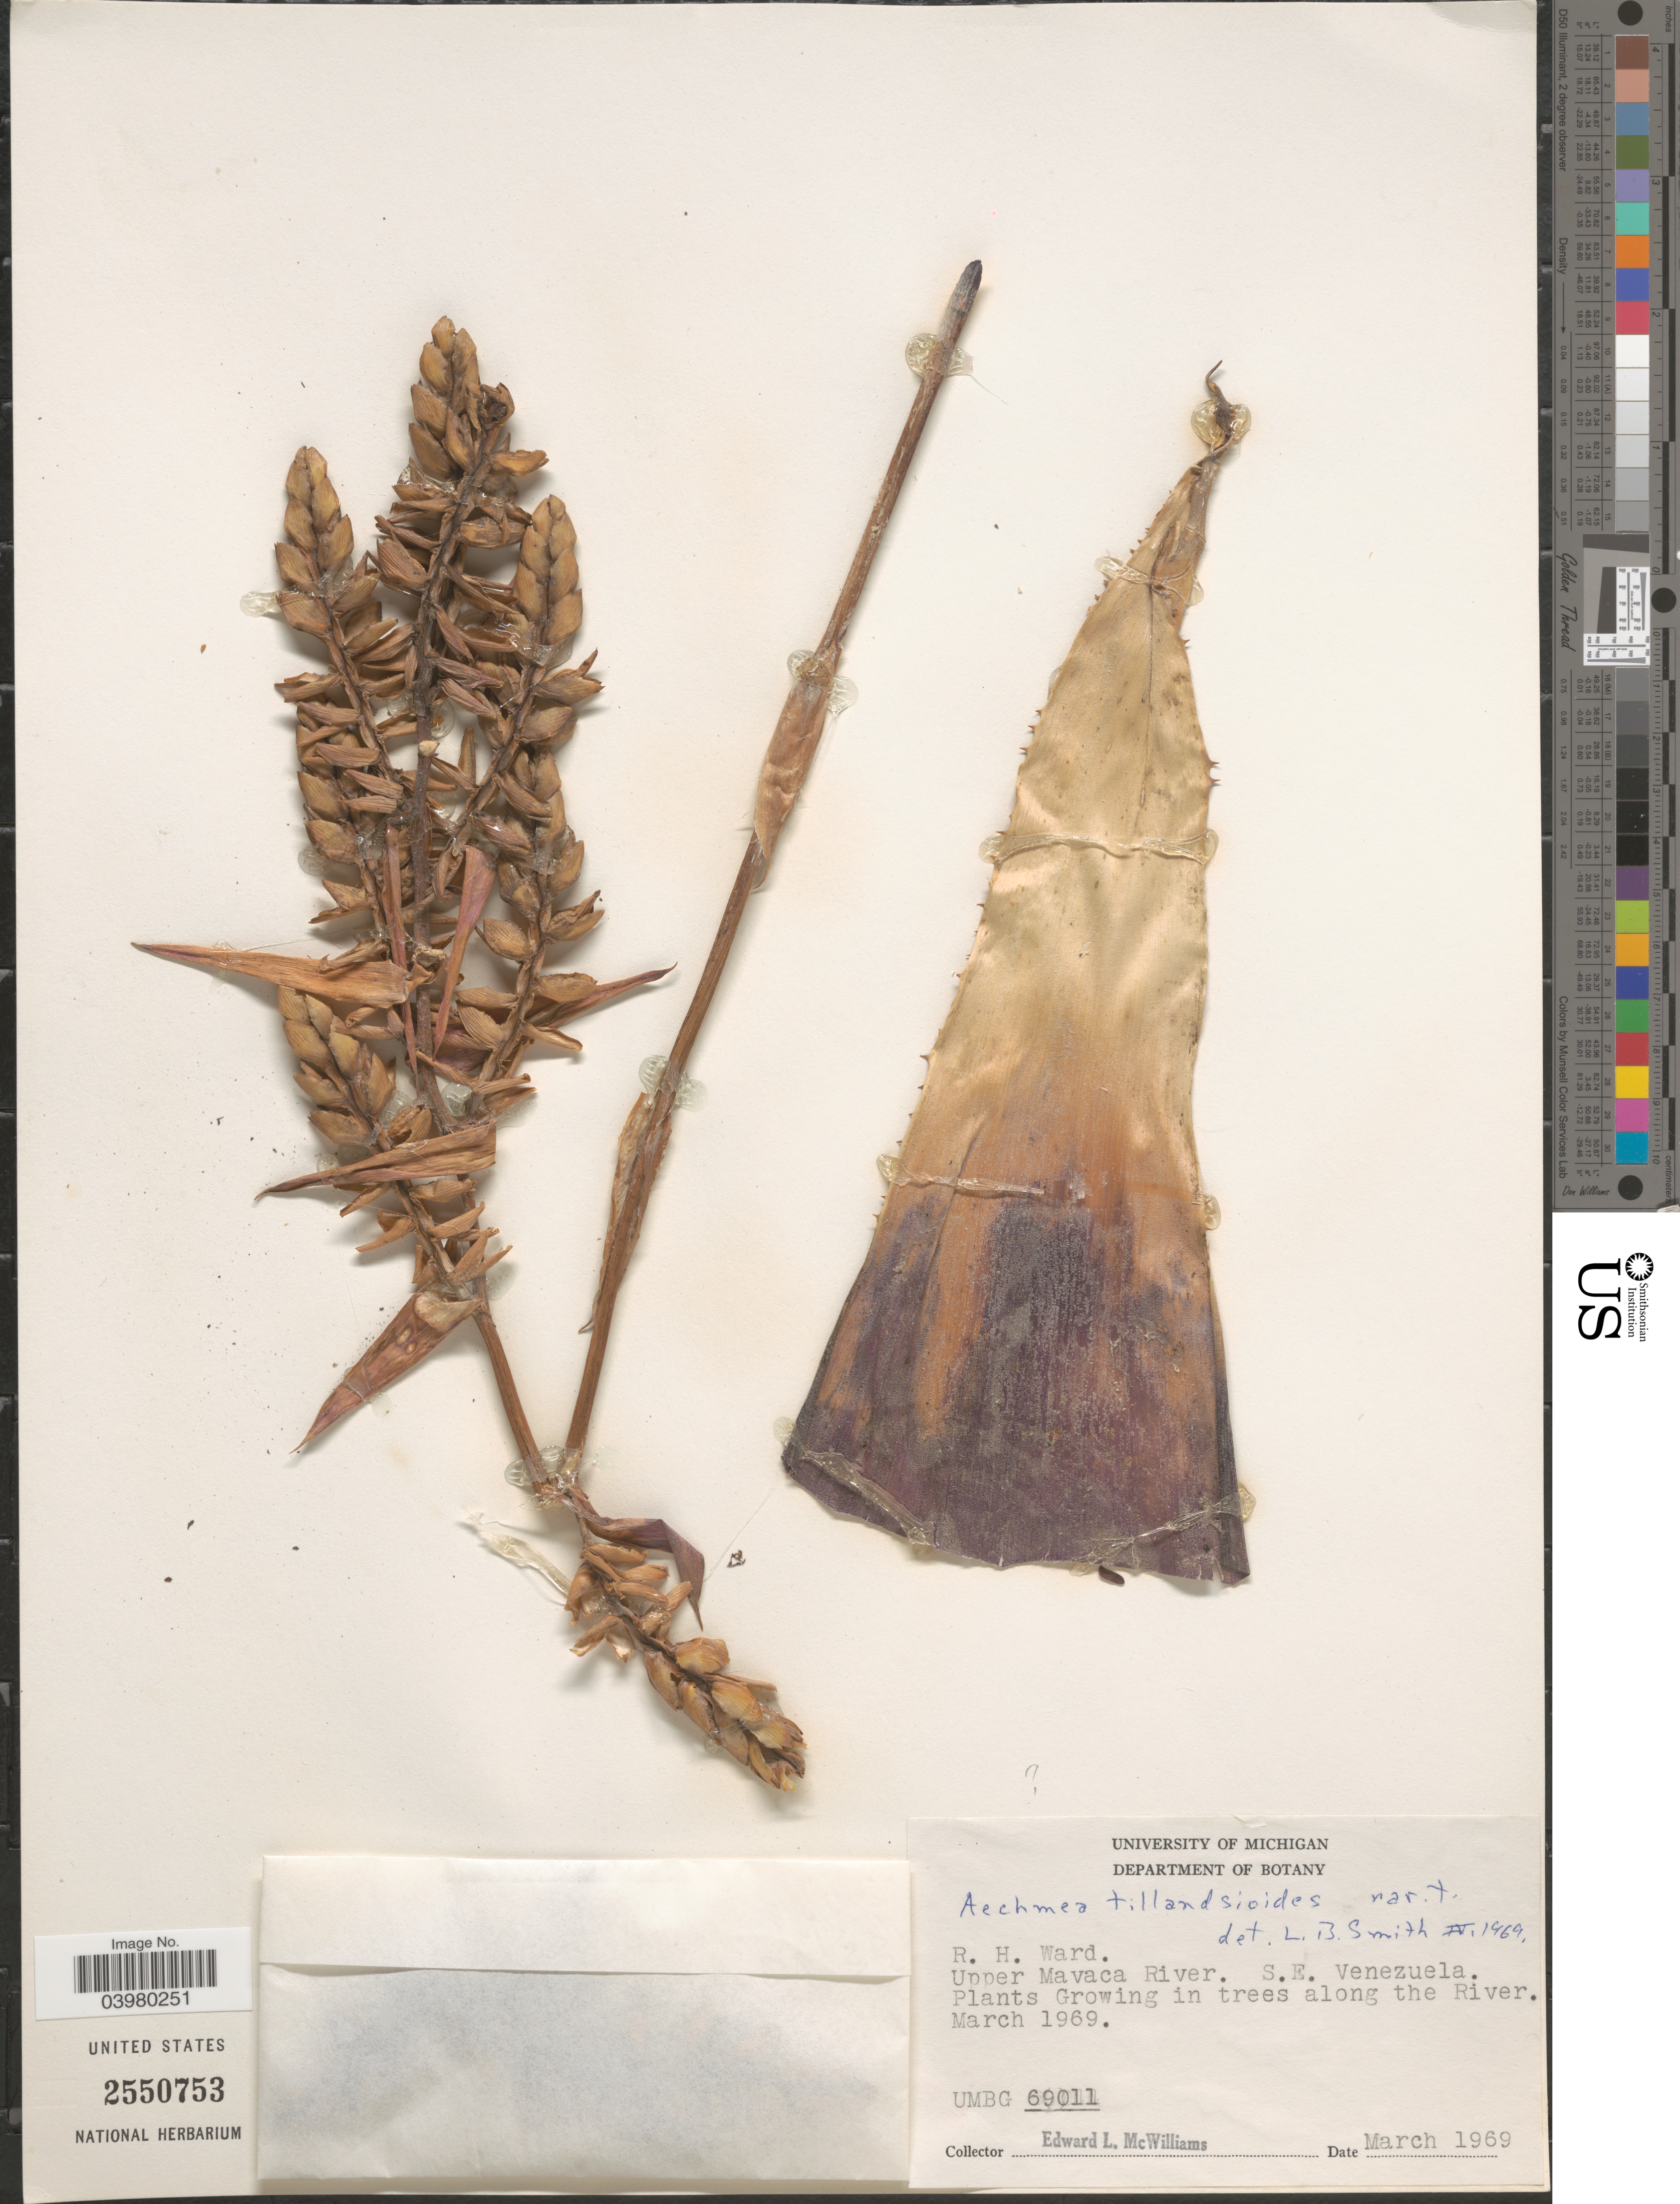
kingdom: Plantae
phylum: Tracheophyta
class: Liliopsida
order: Poales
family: Bromeliaceae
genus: Aechmea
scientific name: Aechmea tillandsioides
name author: (Mart. ex Schult. & Schult. f.) Baker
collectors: E. L. McWilliams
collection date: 1969-03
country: Venezuela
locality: Upper Mavaca River. S.E. Venezuela. Along the river.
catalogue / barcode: US 2550753